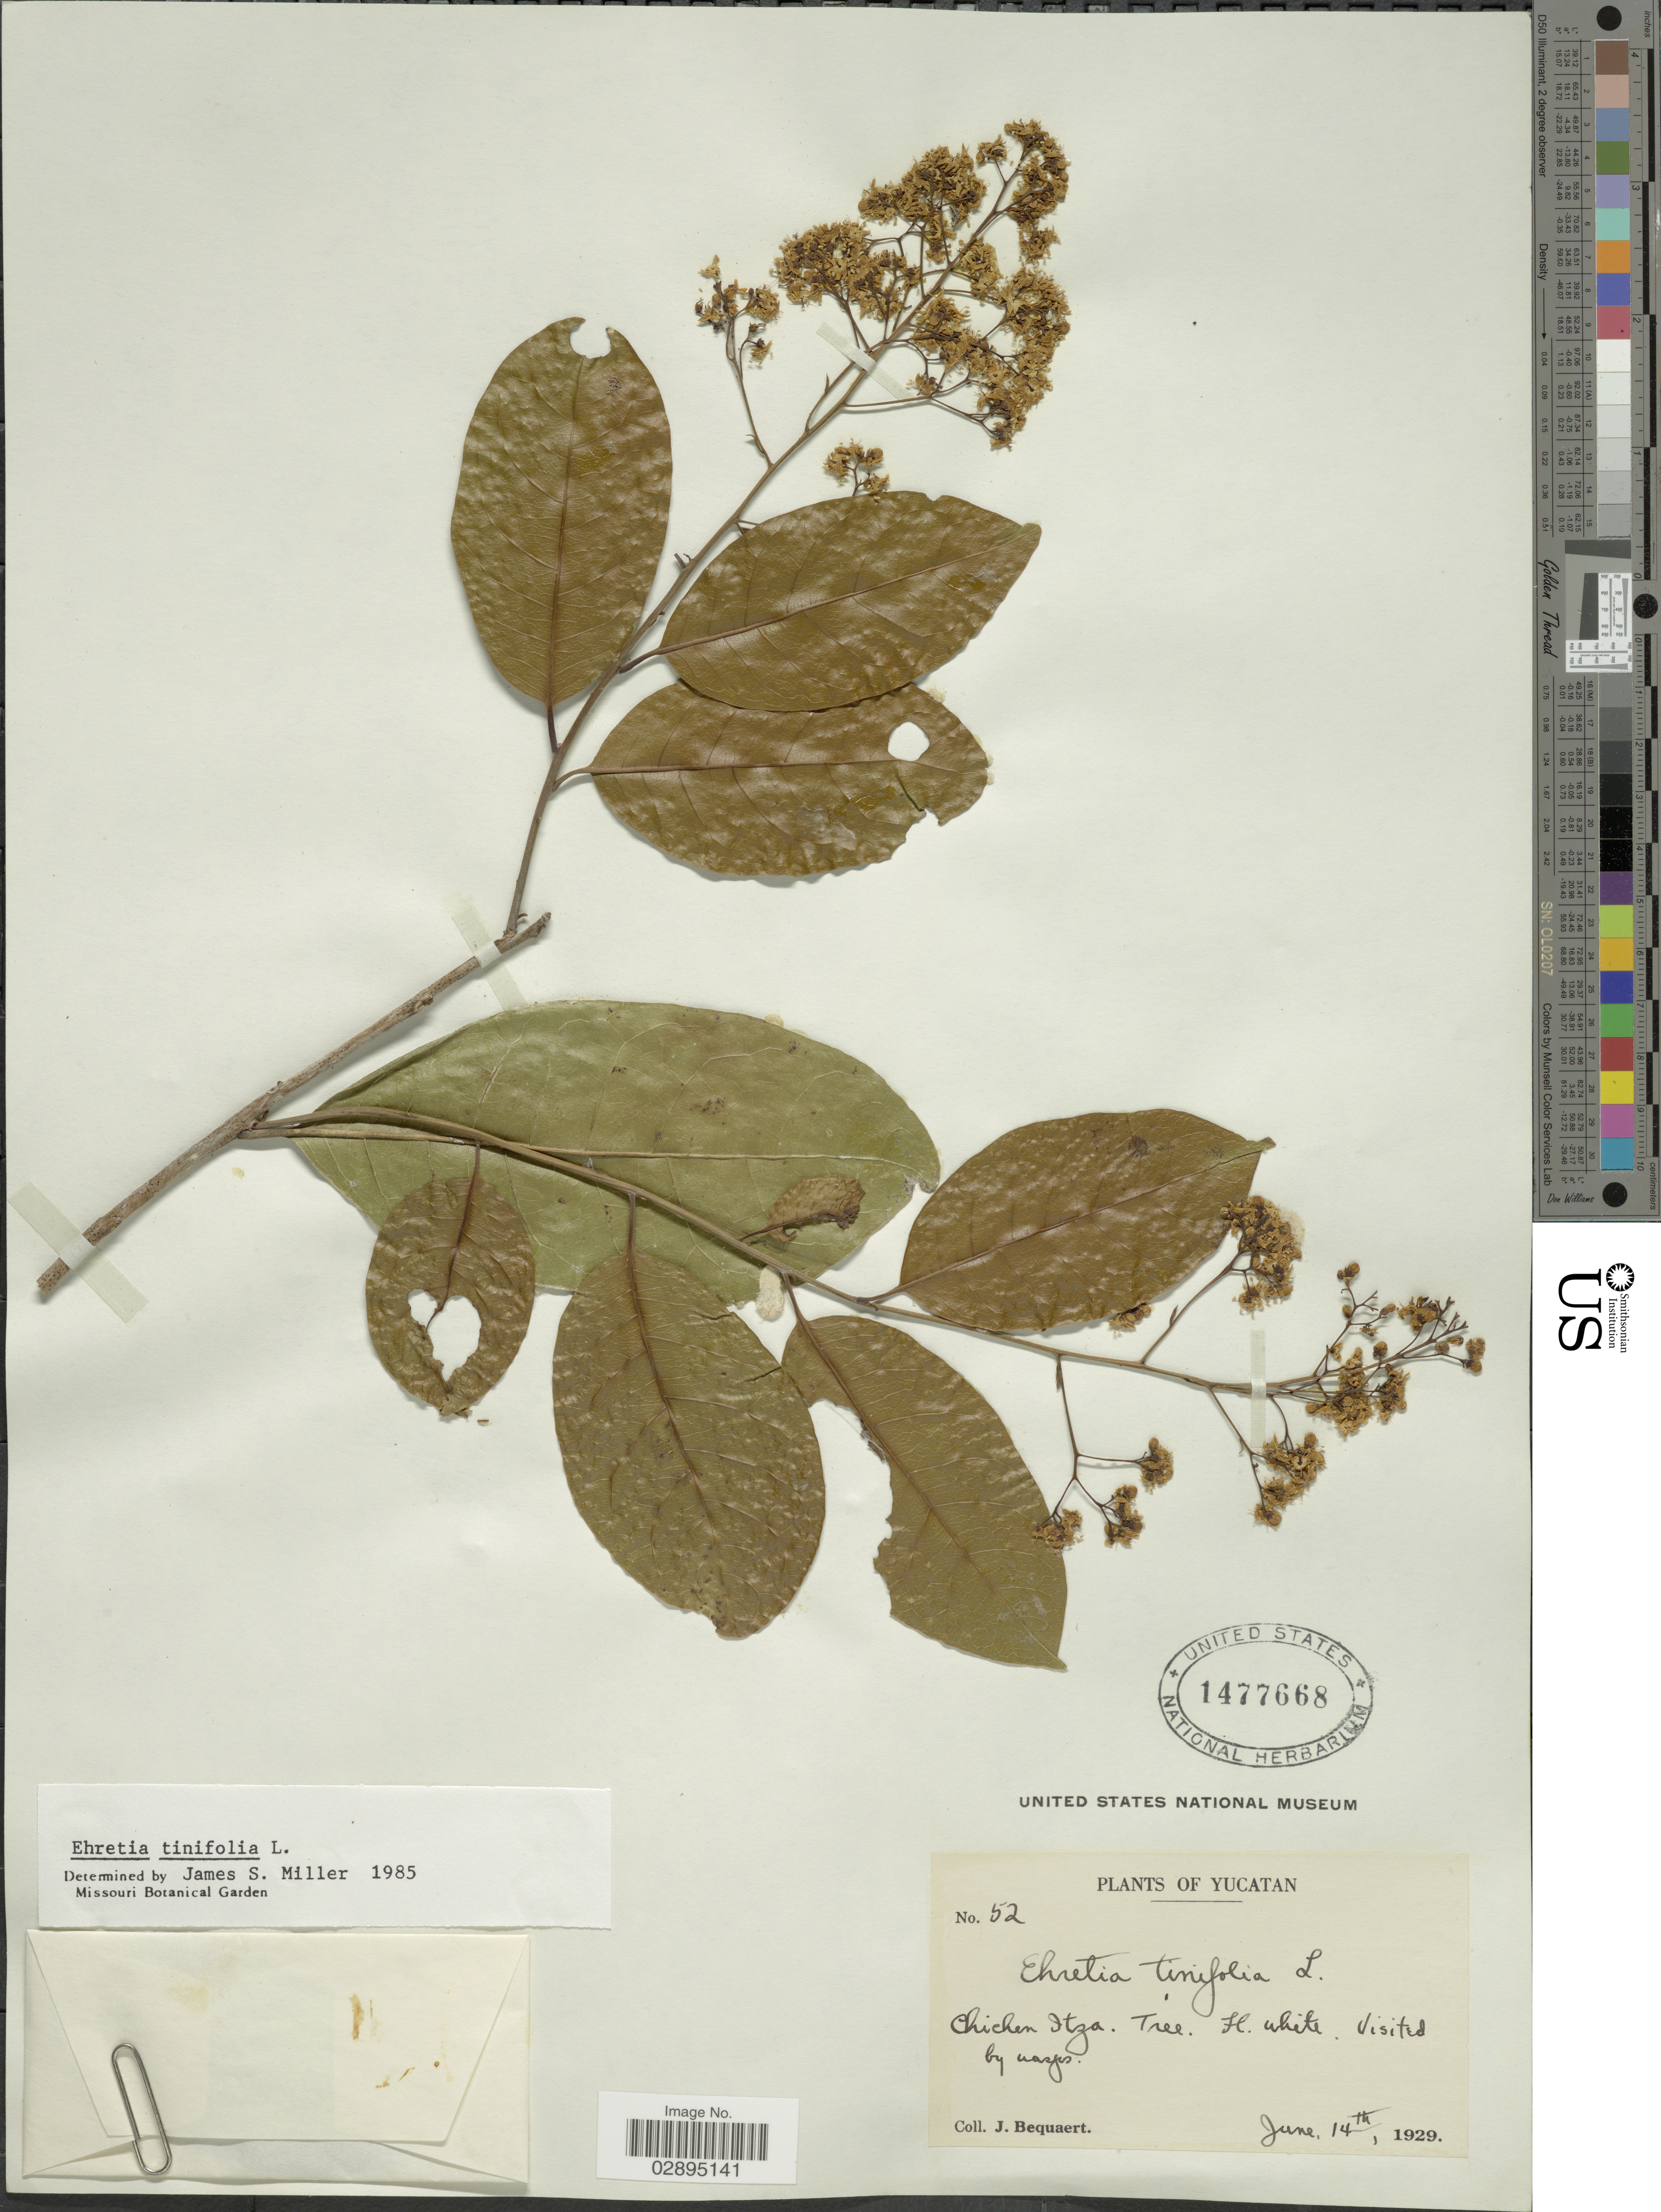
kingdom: Plantae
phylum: Tracheophyta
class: Magnoliopsida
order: Boraginales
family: Ehretiaceae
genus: Ehretia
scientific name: Ehretia tinifolia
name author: L.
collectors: J. Bequaert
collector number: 52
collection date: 1929-06-14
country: Mexico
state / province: Yucatán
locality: Chichen Itza.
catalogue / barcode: US 1477668